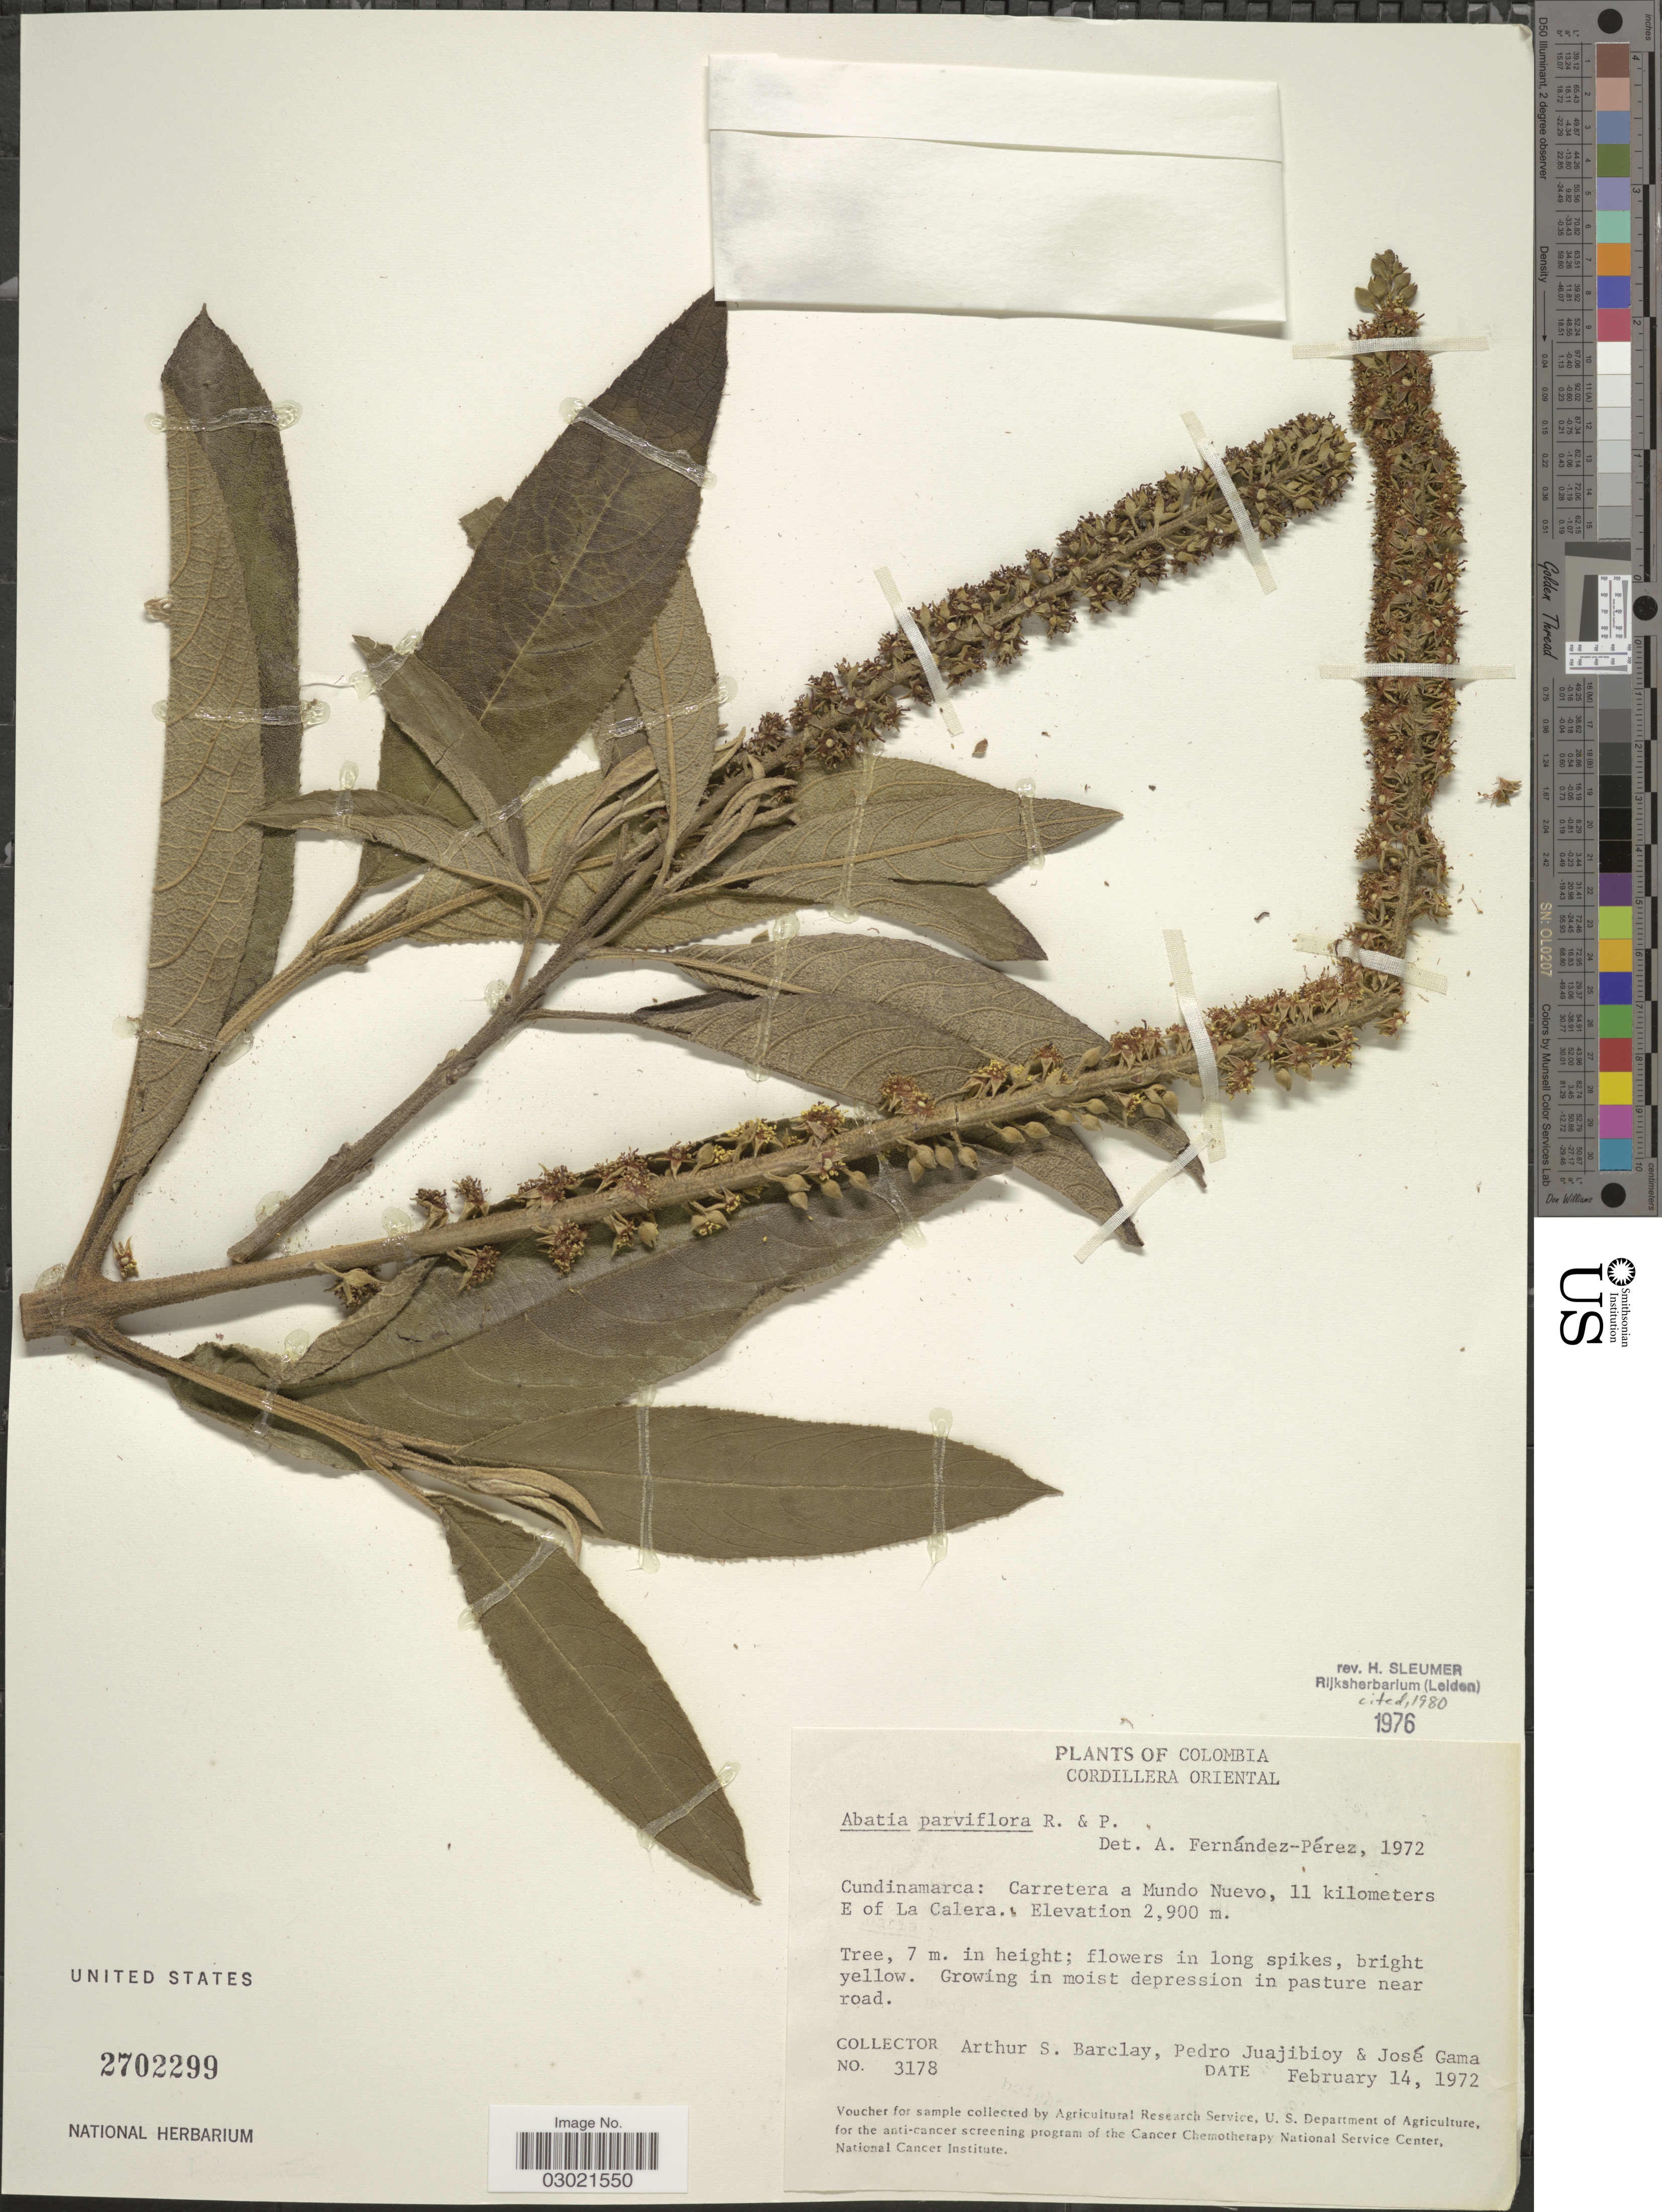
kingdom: Plantae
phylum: Tracheophyta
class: Magnoliopsida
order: Malpighiales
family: Salicaceae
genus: Abatia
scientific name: Abatia parviflora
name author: Ruiz & Pav.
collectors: A. S. Barclay, P. Juajibioy & J. Gama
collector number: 3178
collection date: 1972-02-14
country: Colombia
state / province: Cundinamarca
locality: Cordillera Oriental. Cundinamarca: Carretera a Mundo Nuevo, 11 kilometers E of La Calera.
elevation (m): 2900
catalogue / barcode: US 2702299